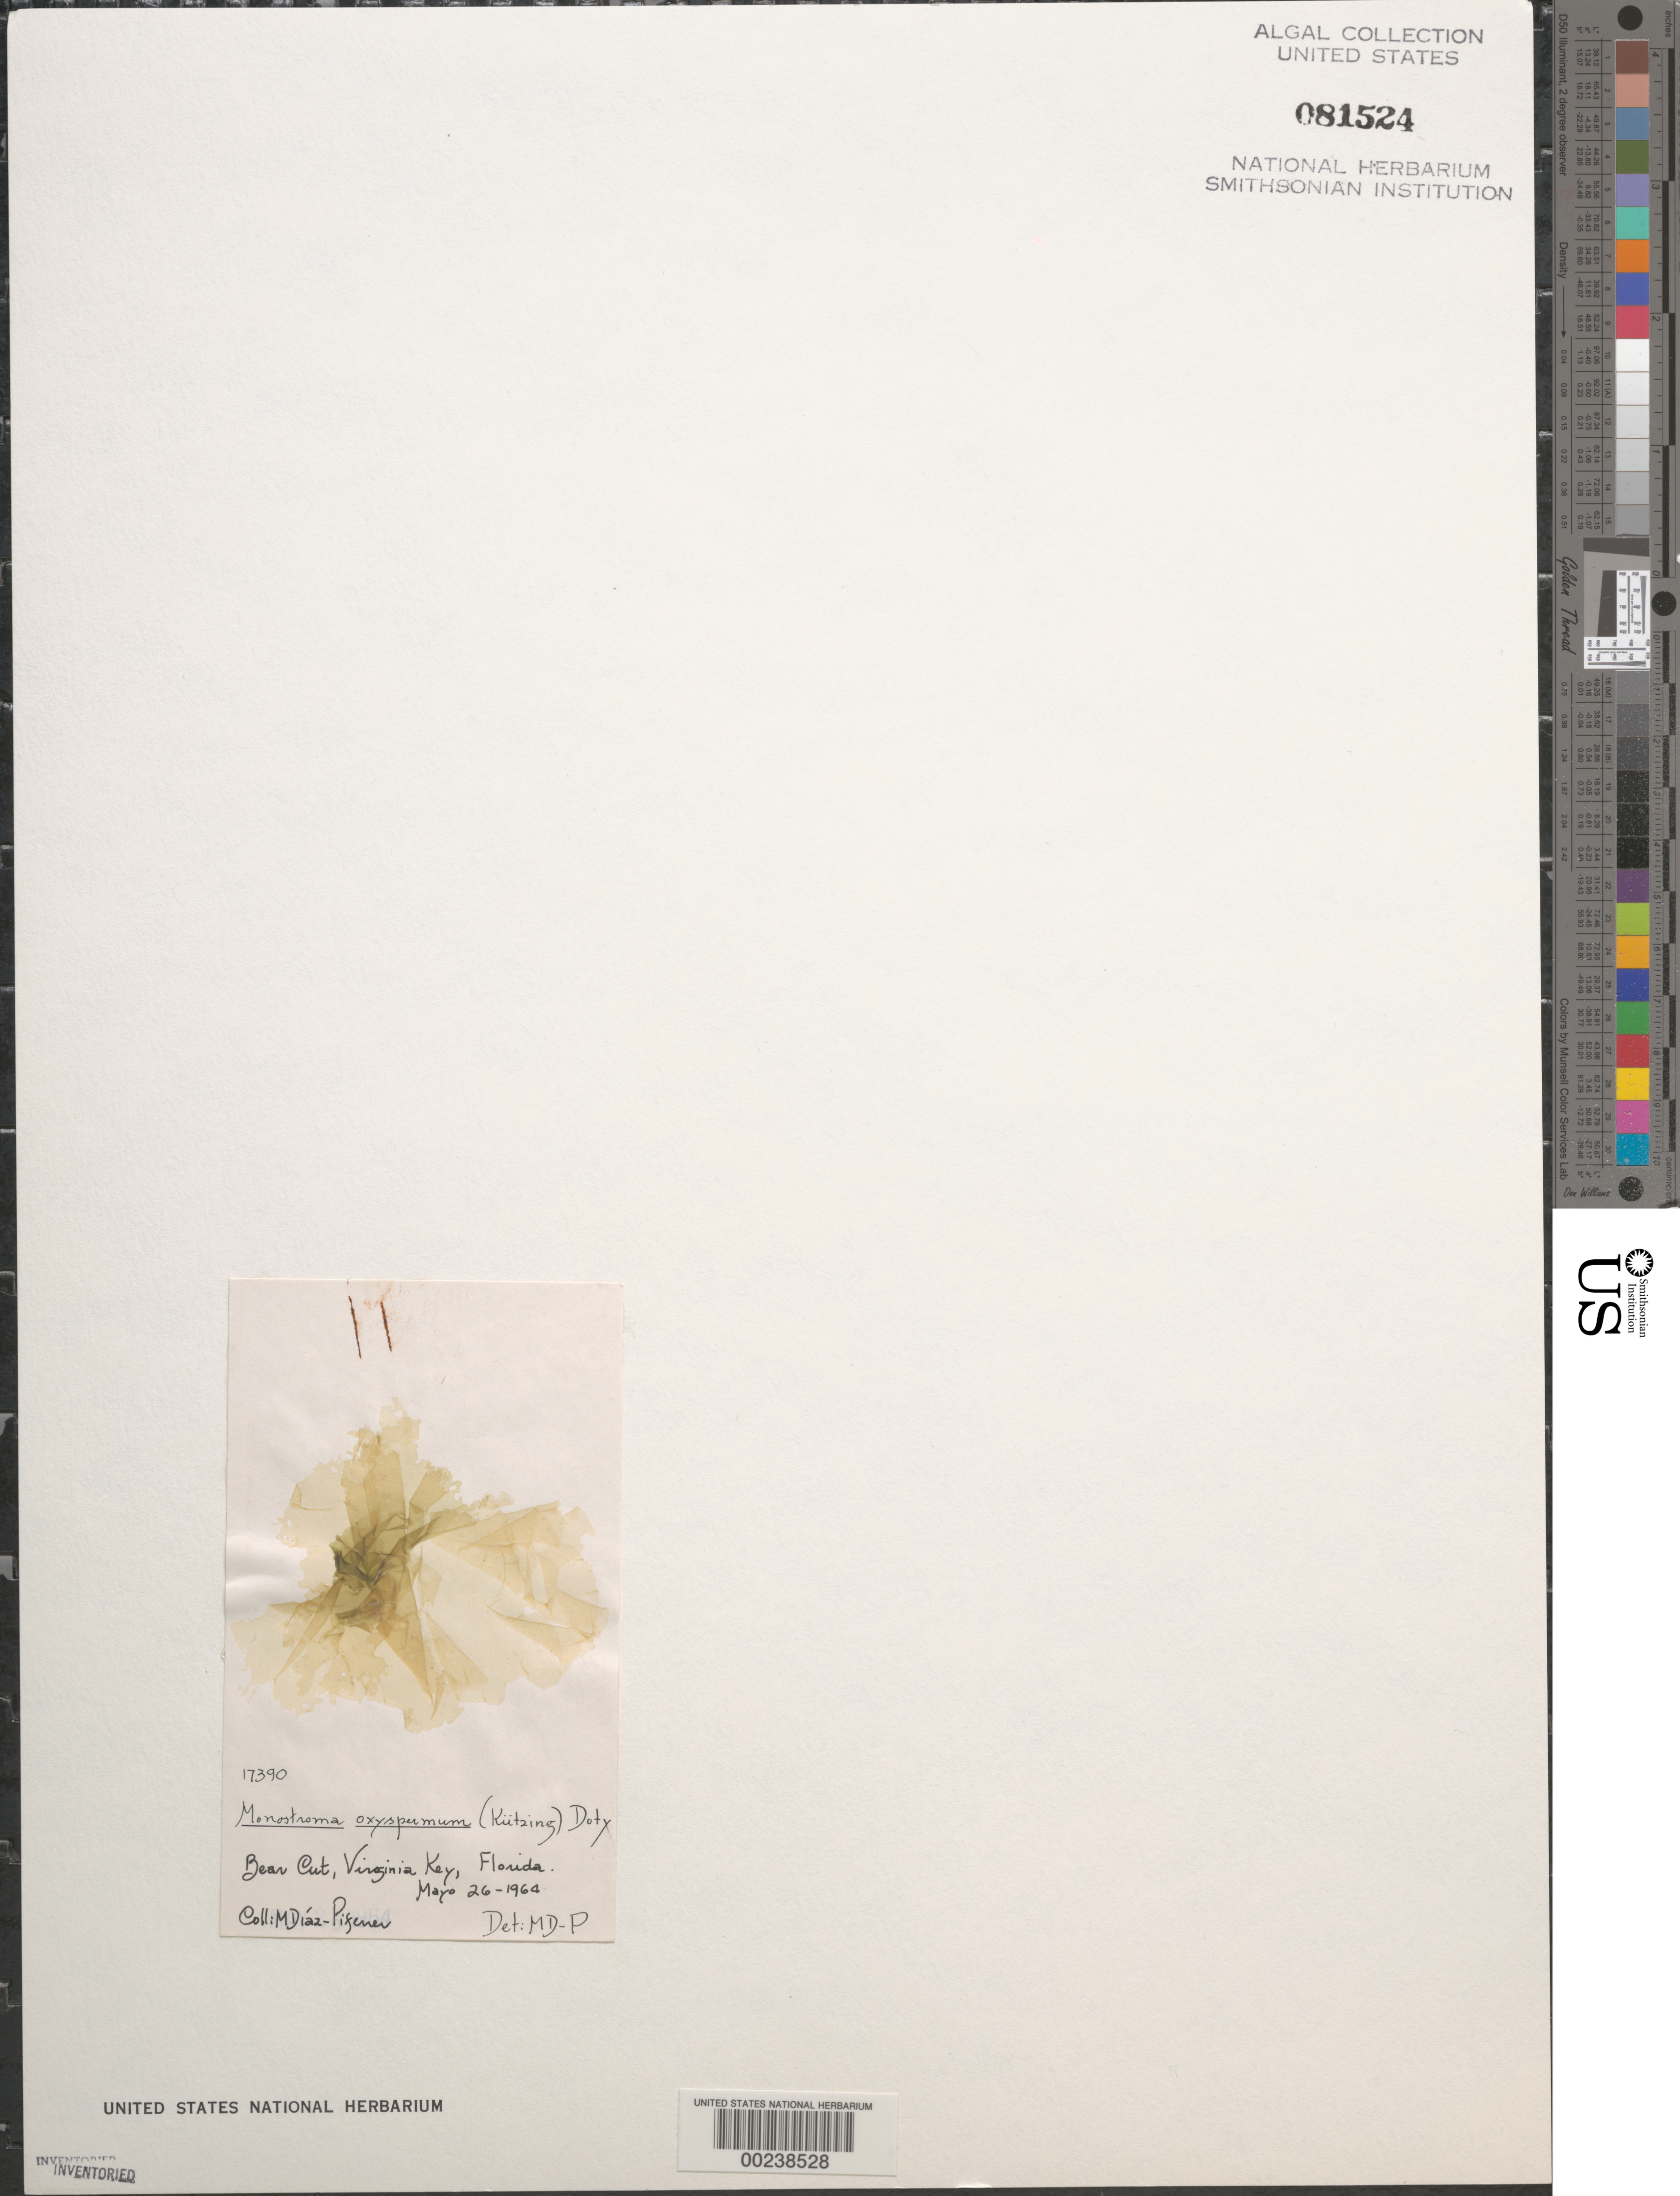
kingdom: Plantae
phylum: Chlorophyta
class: Ulvophyceae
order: Ulvales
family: Gayraliaceae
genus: Gayralia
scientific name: Gayralia oxysperma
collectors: M. Diaz-Piferrer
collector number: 17390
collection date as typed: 26 May 1964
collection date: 1964-05-26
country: United States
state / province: Florida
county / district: Miami-Dade County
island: Virginia Key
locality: Bear Cut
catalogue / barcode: US 81524